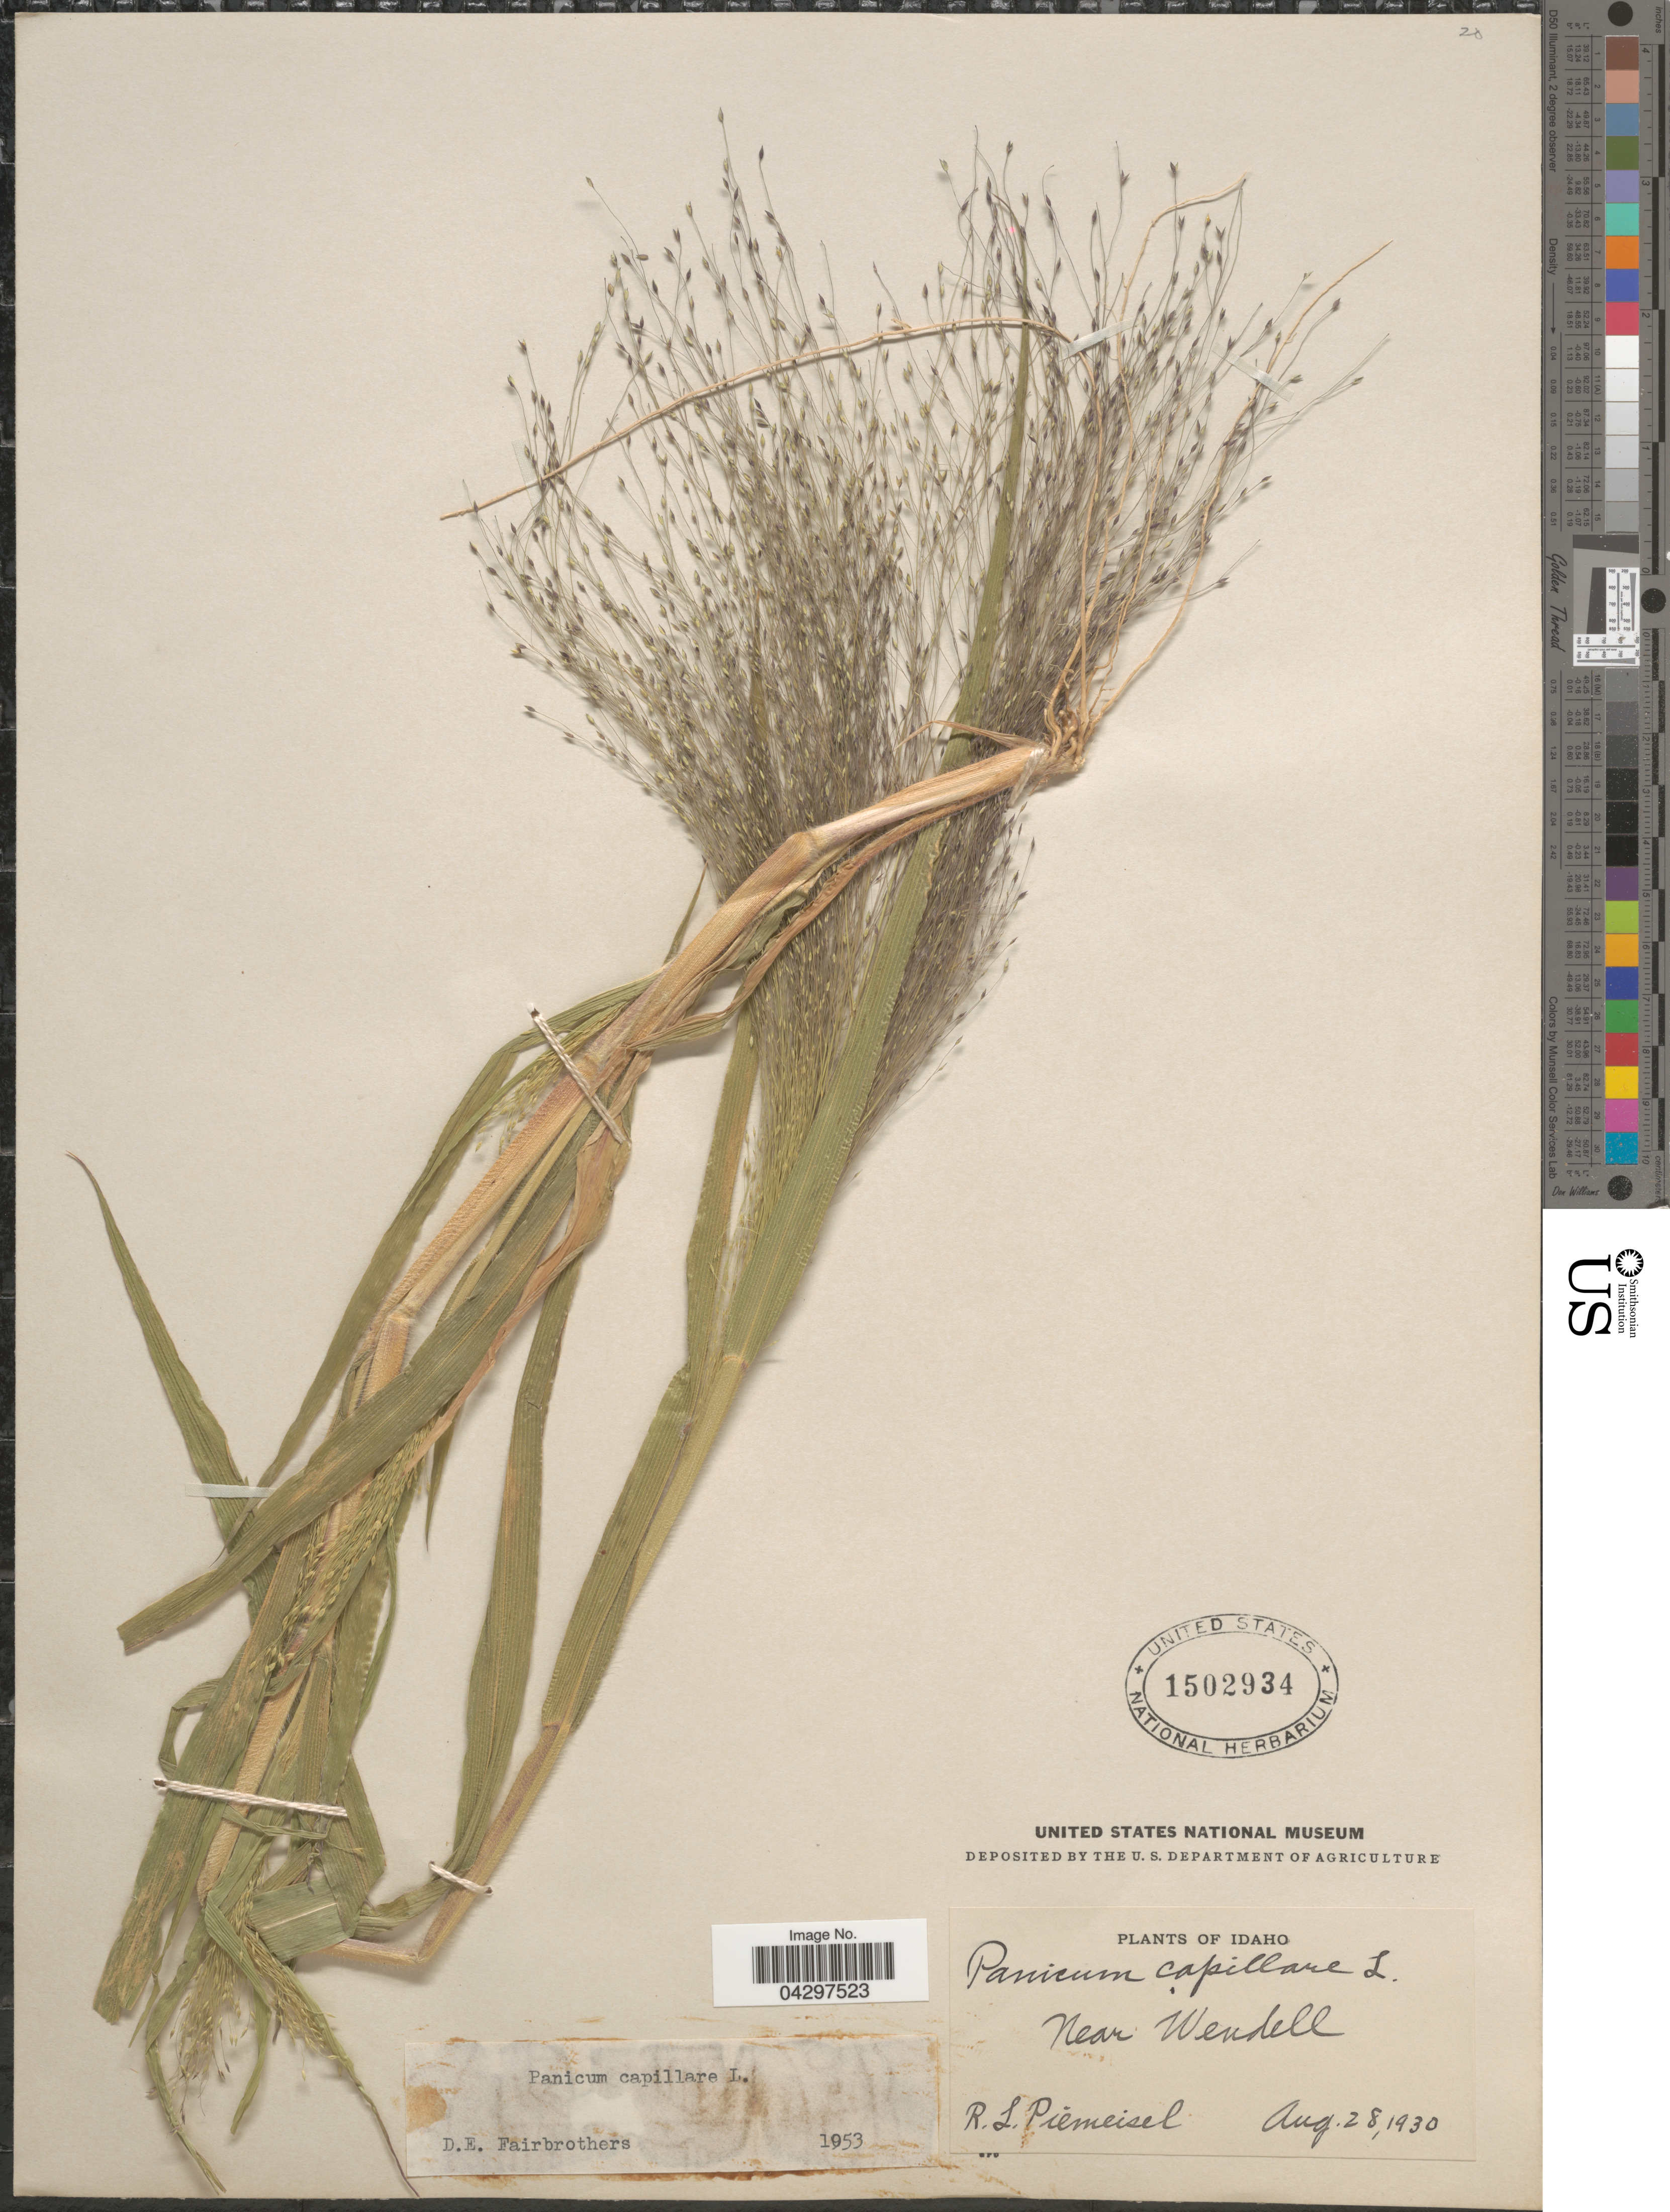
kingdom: Plantae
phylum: Tracheophyta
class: Liliopsida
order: Poales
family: Poaceae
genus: Panicum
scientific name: Panicum capillare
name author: L.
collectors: R. L. Piemeisel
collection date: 1930-08-28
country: United States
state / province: Idaho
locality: Near Wendell.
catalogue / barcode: US 1502934